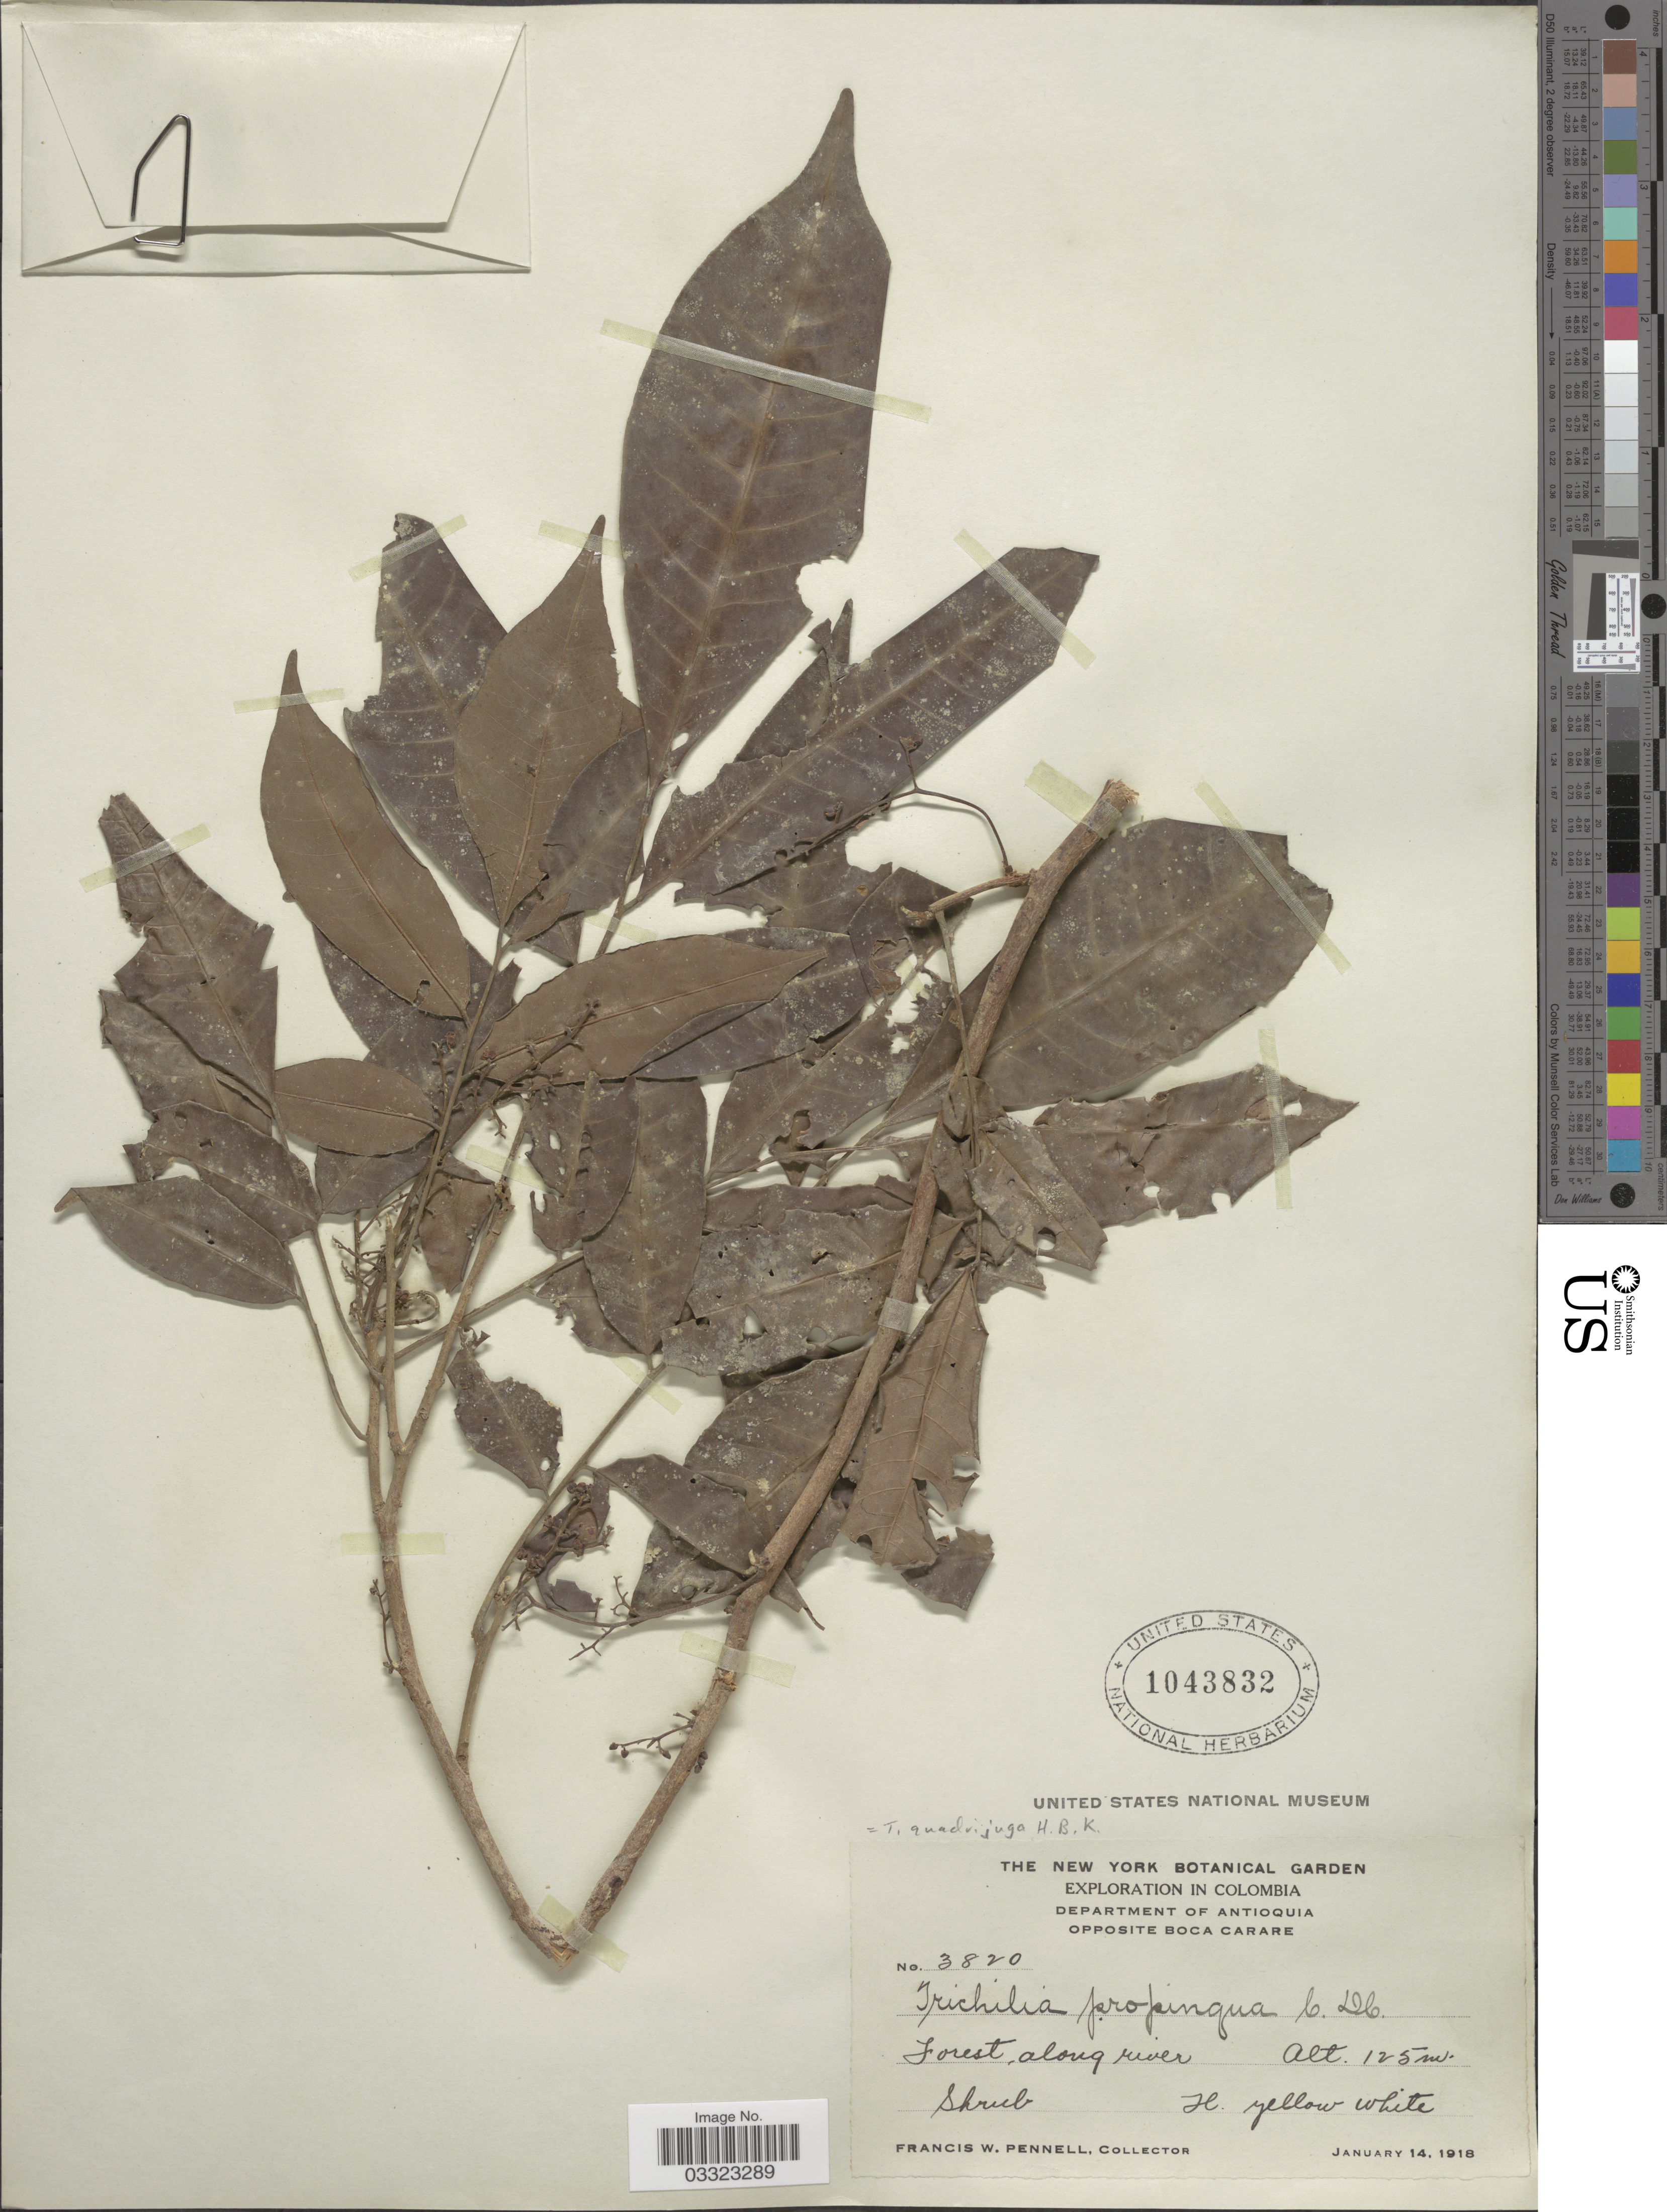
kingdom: Plantae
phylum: Tracheophyta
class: Magnoliopsida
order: Sapindales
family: Meliaceae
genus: Trichilia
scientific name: Trichilia quadrijuga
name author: Kunth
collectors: F. W. Pennell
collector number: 3820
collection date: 1918-01-14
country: Colombia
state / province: Antioquia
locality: Department of Antioquia opposite Boca Carare. Forest, along river.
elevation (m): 125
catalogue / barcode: US 1043832